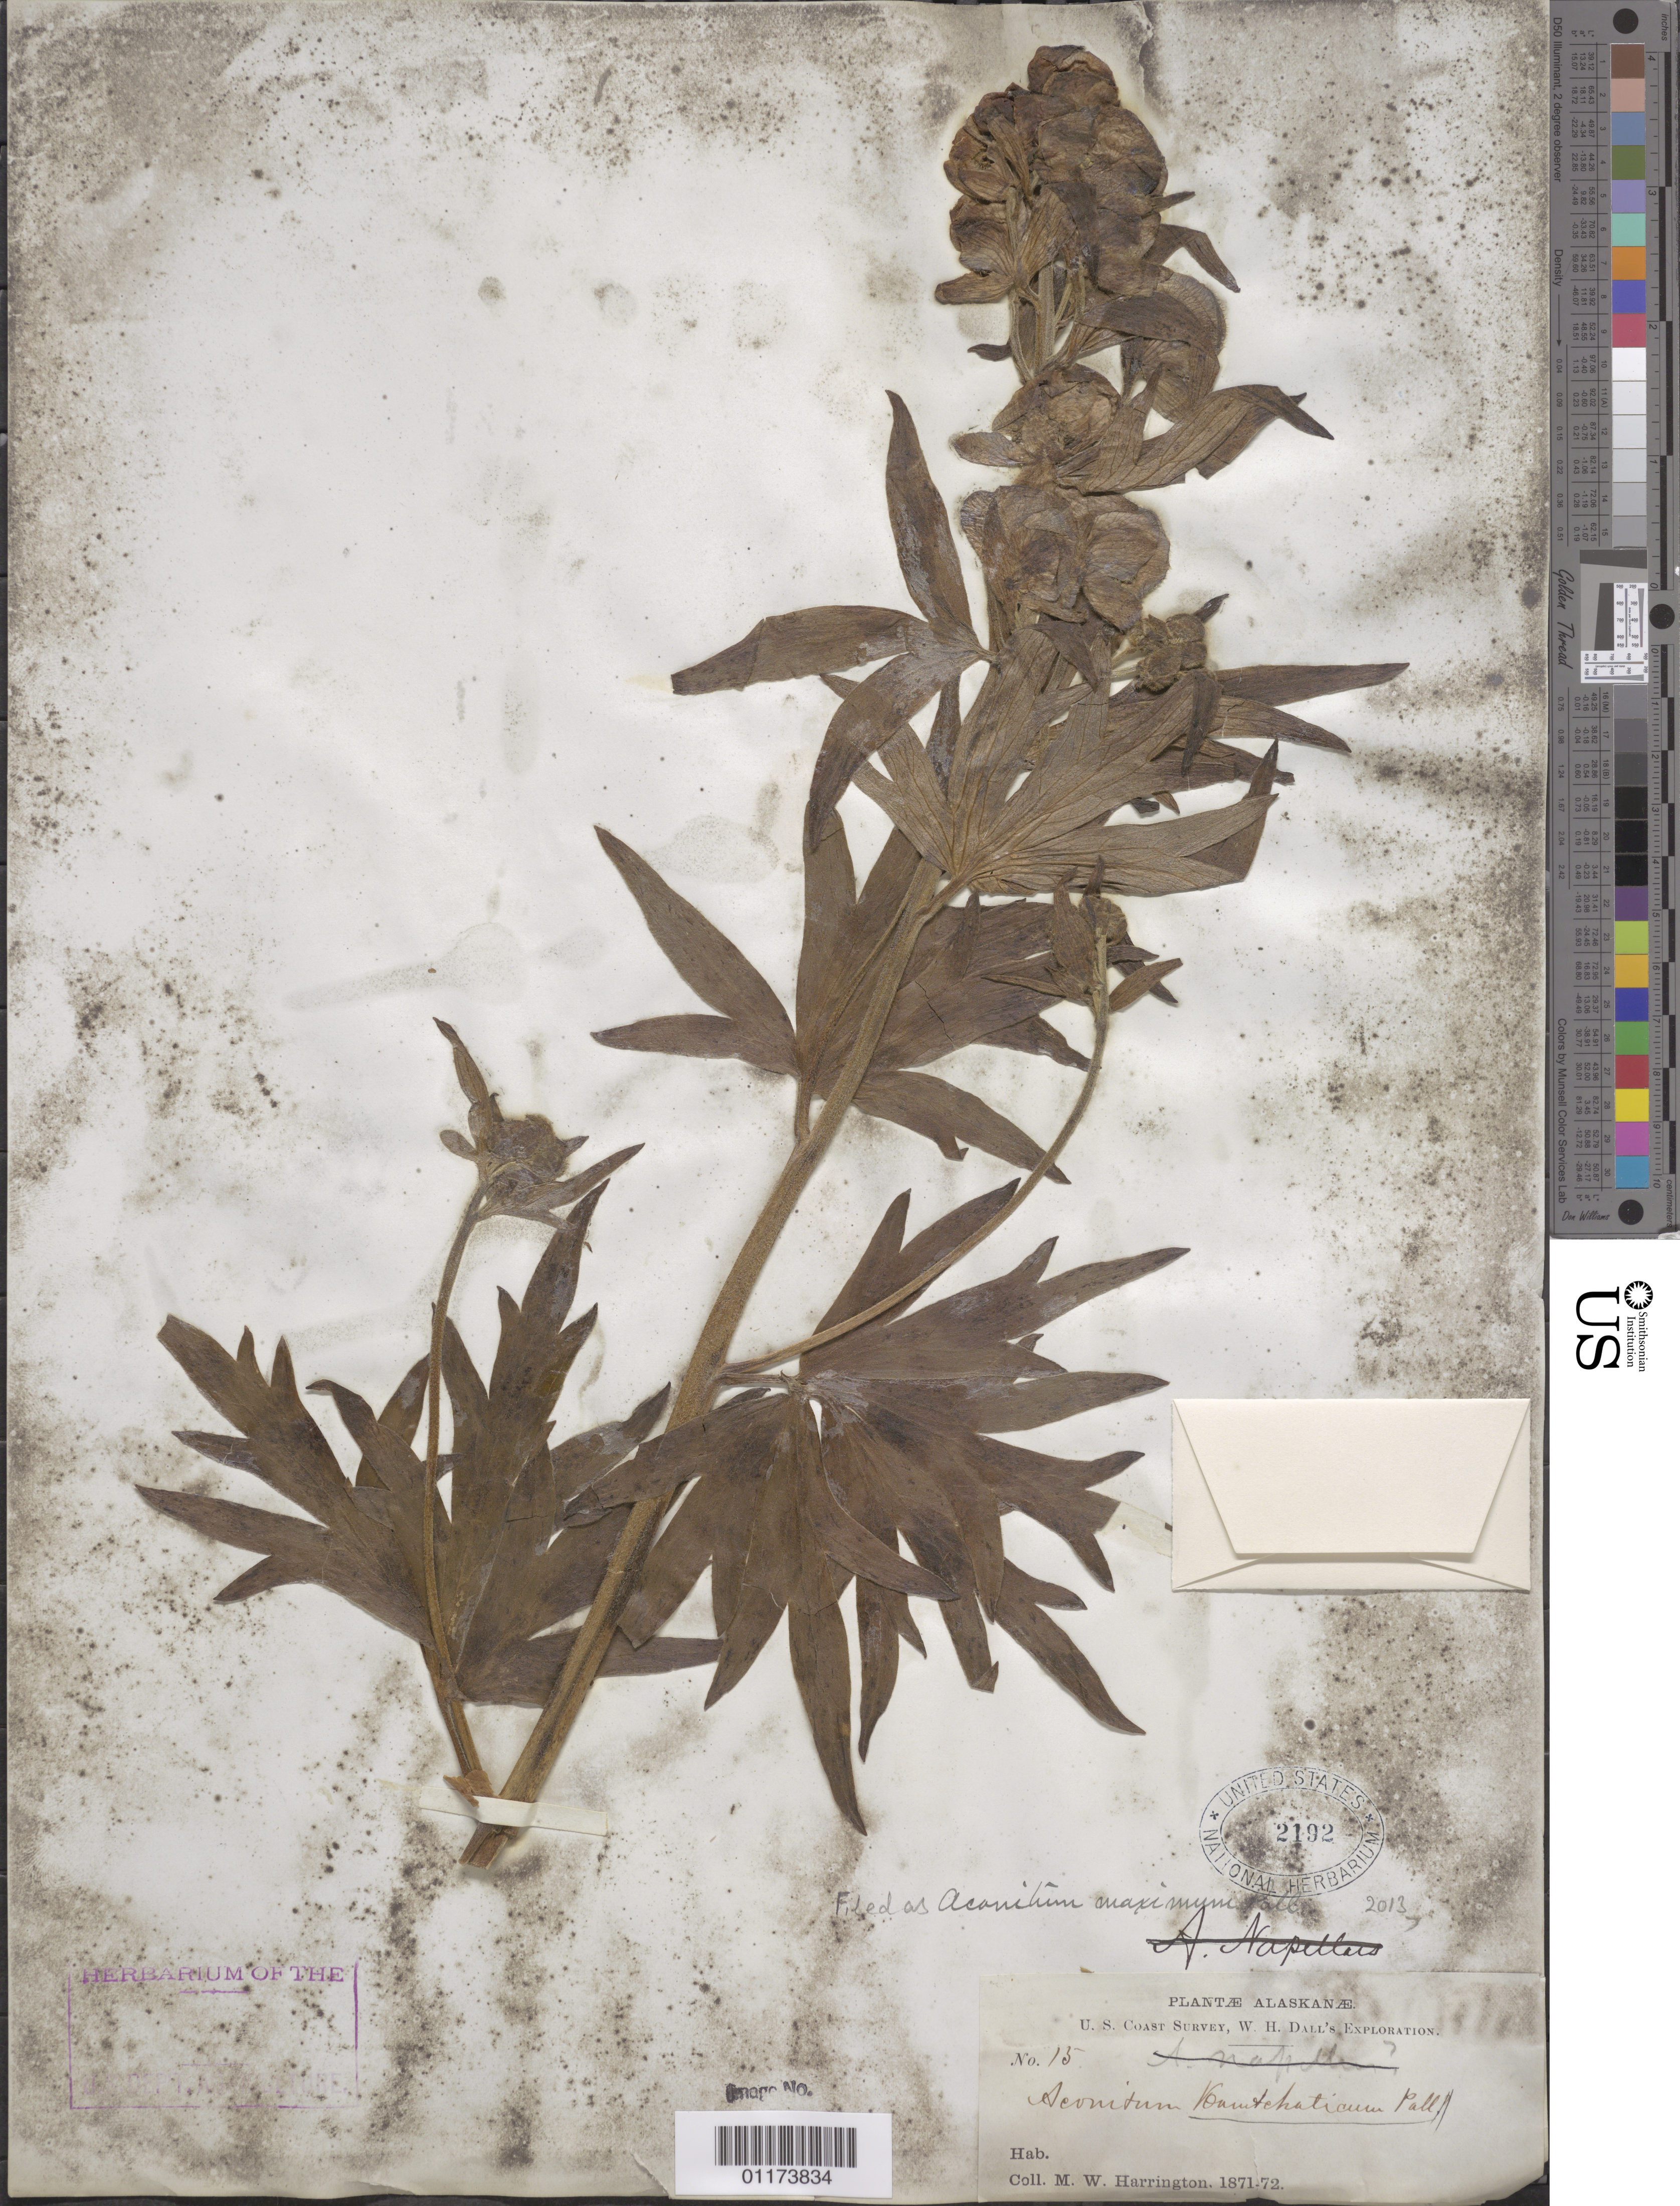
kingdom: Plantae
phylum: Tracheophyta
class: Magnoliopsida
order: Ranunculales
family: Ranunculaceae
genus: Aconitum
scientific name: Aconitum maximum subsp. maximum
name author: Pall. ex DC.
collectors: M. W. Harrington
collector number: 15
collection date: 1871/1872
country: United States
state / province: Alaska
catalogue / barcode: US 2192